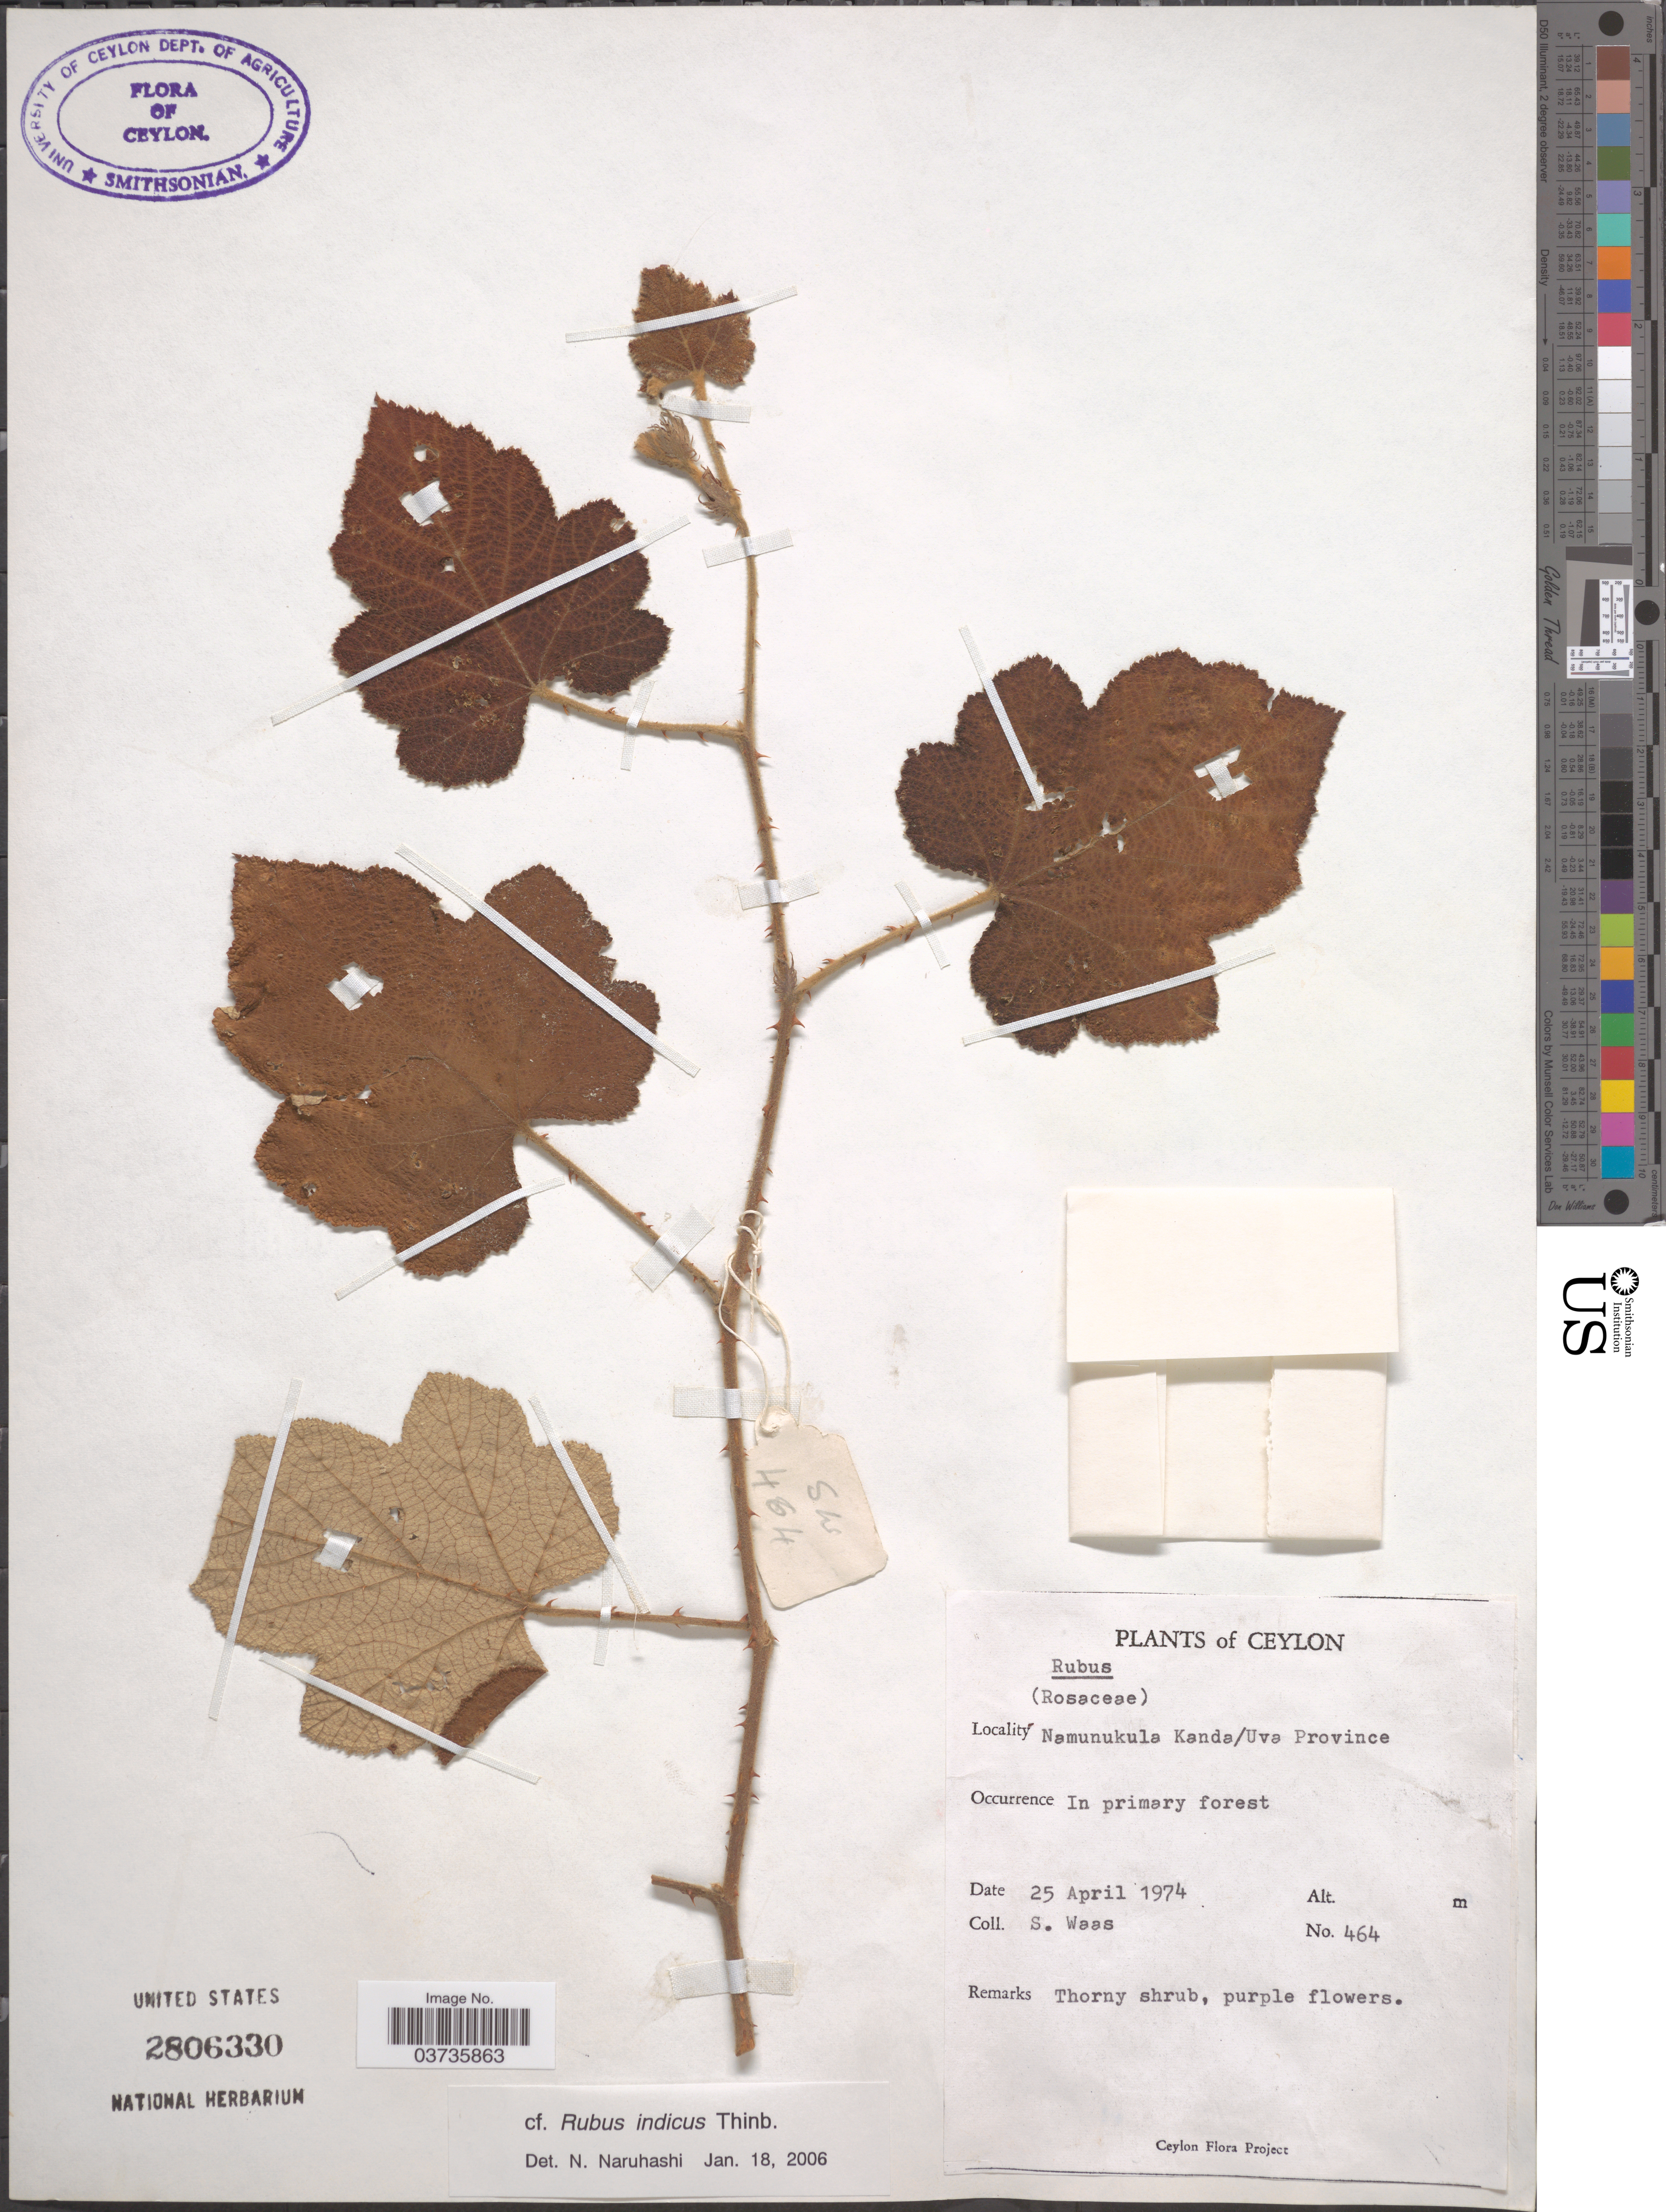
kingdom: Plantae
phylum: Tracheophyta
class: Magnoliopsida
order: Rosales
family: Rosaceae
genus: Rubus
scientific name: Rubus indicus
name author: Lesch. ex Ser.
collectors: S. Waas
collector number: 464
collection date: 1974-04-25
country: Sri Lanka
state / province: Uva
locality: Ceylon. Namunukula Kanda.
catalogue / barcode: US 2806330